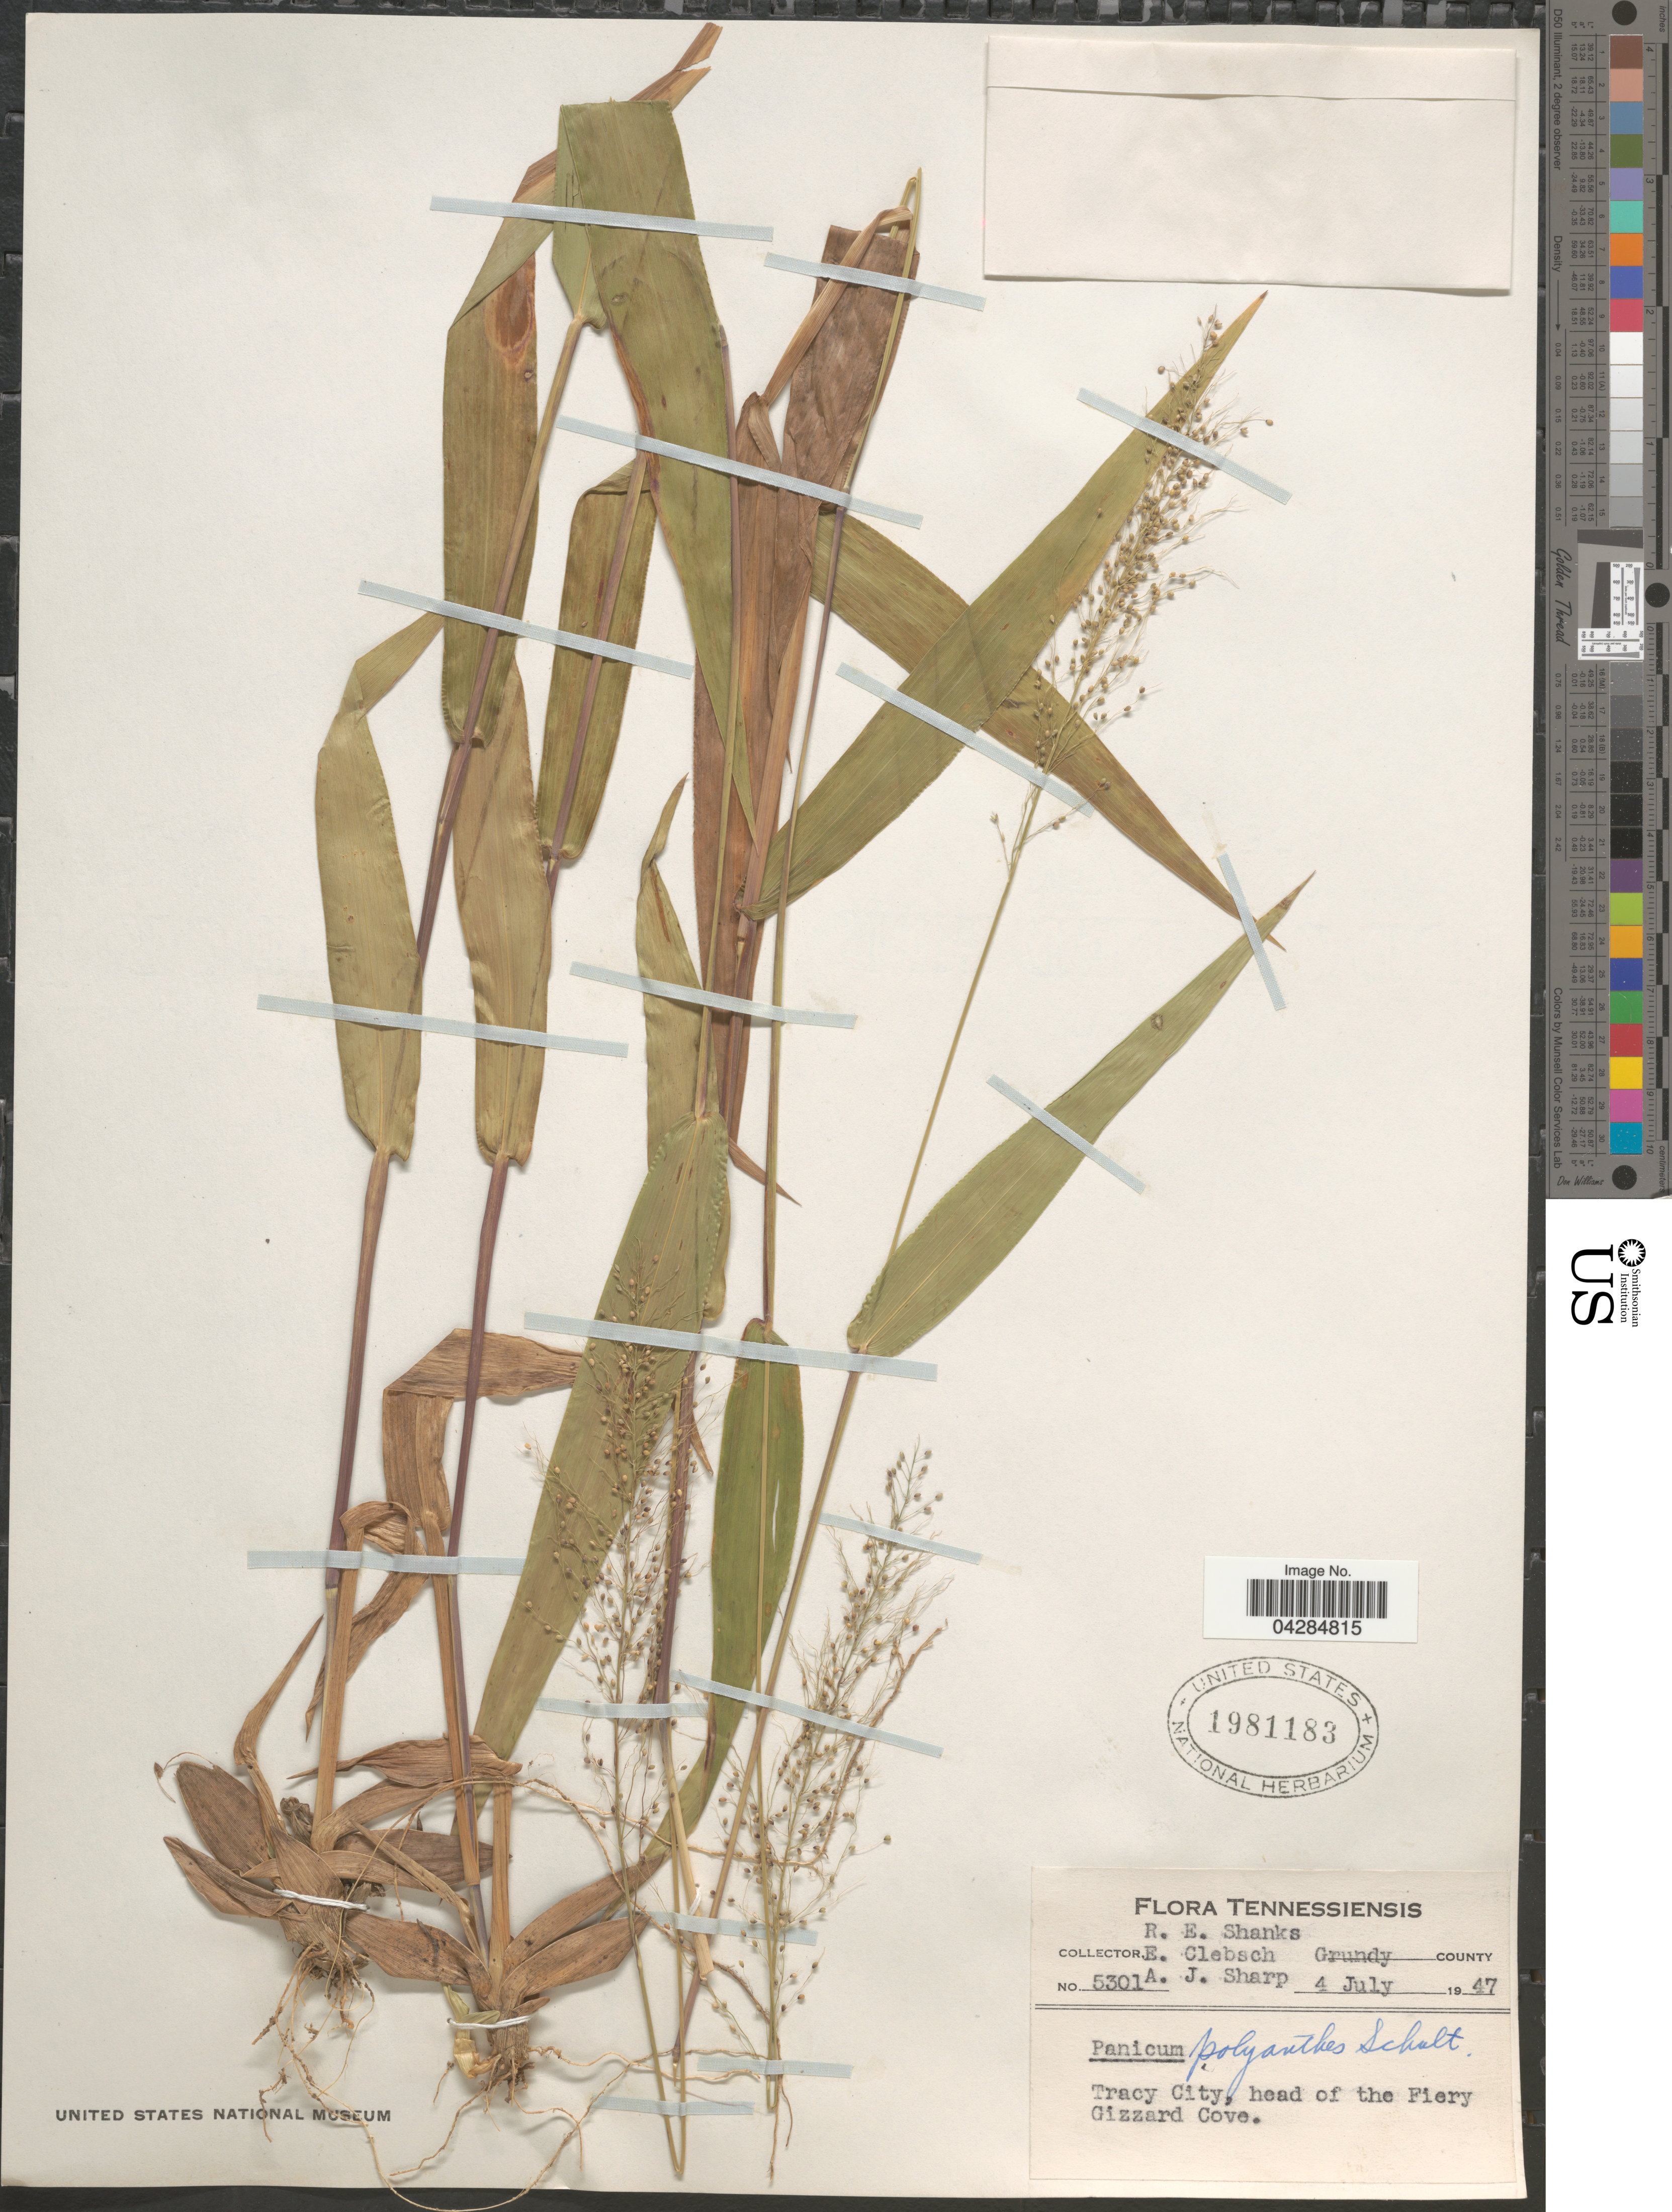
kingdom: Plantae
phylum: Tracheophyta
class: Liliopsida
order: Poales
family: Poaceae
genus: Dichanthelium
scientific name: Dichanthelium polyanthes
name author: (Schult.) Mohlenbr.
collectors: R. Shanks, E. Clebsch & A. J. Sharp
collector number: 5301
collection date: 1947-07-04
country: United States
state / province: Tennessee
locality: Grundy County. Tracy City, head of the Fiery Gizzard Cove.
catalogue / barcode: US 1981183